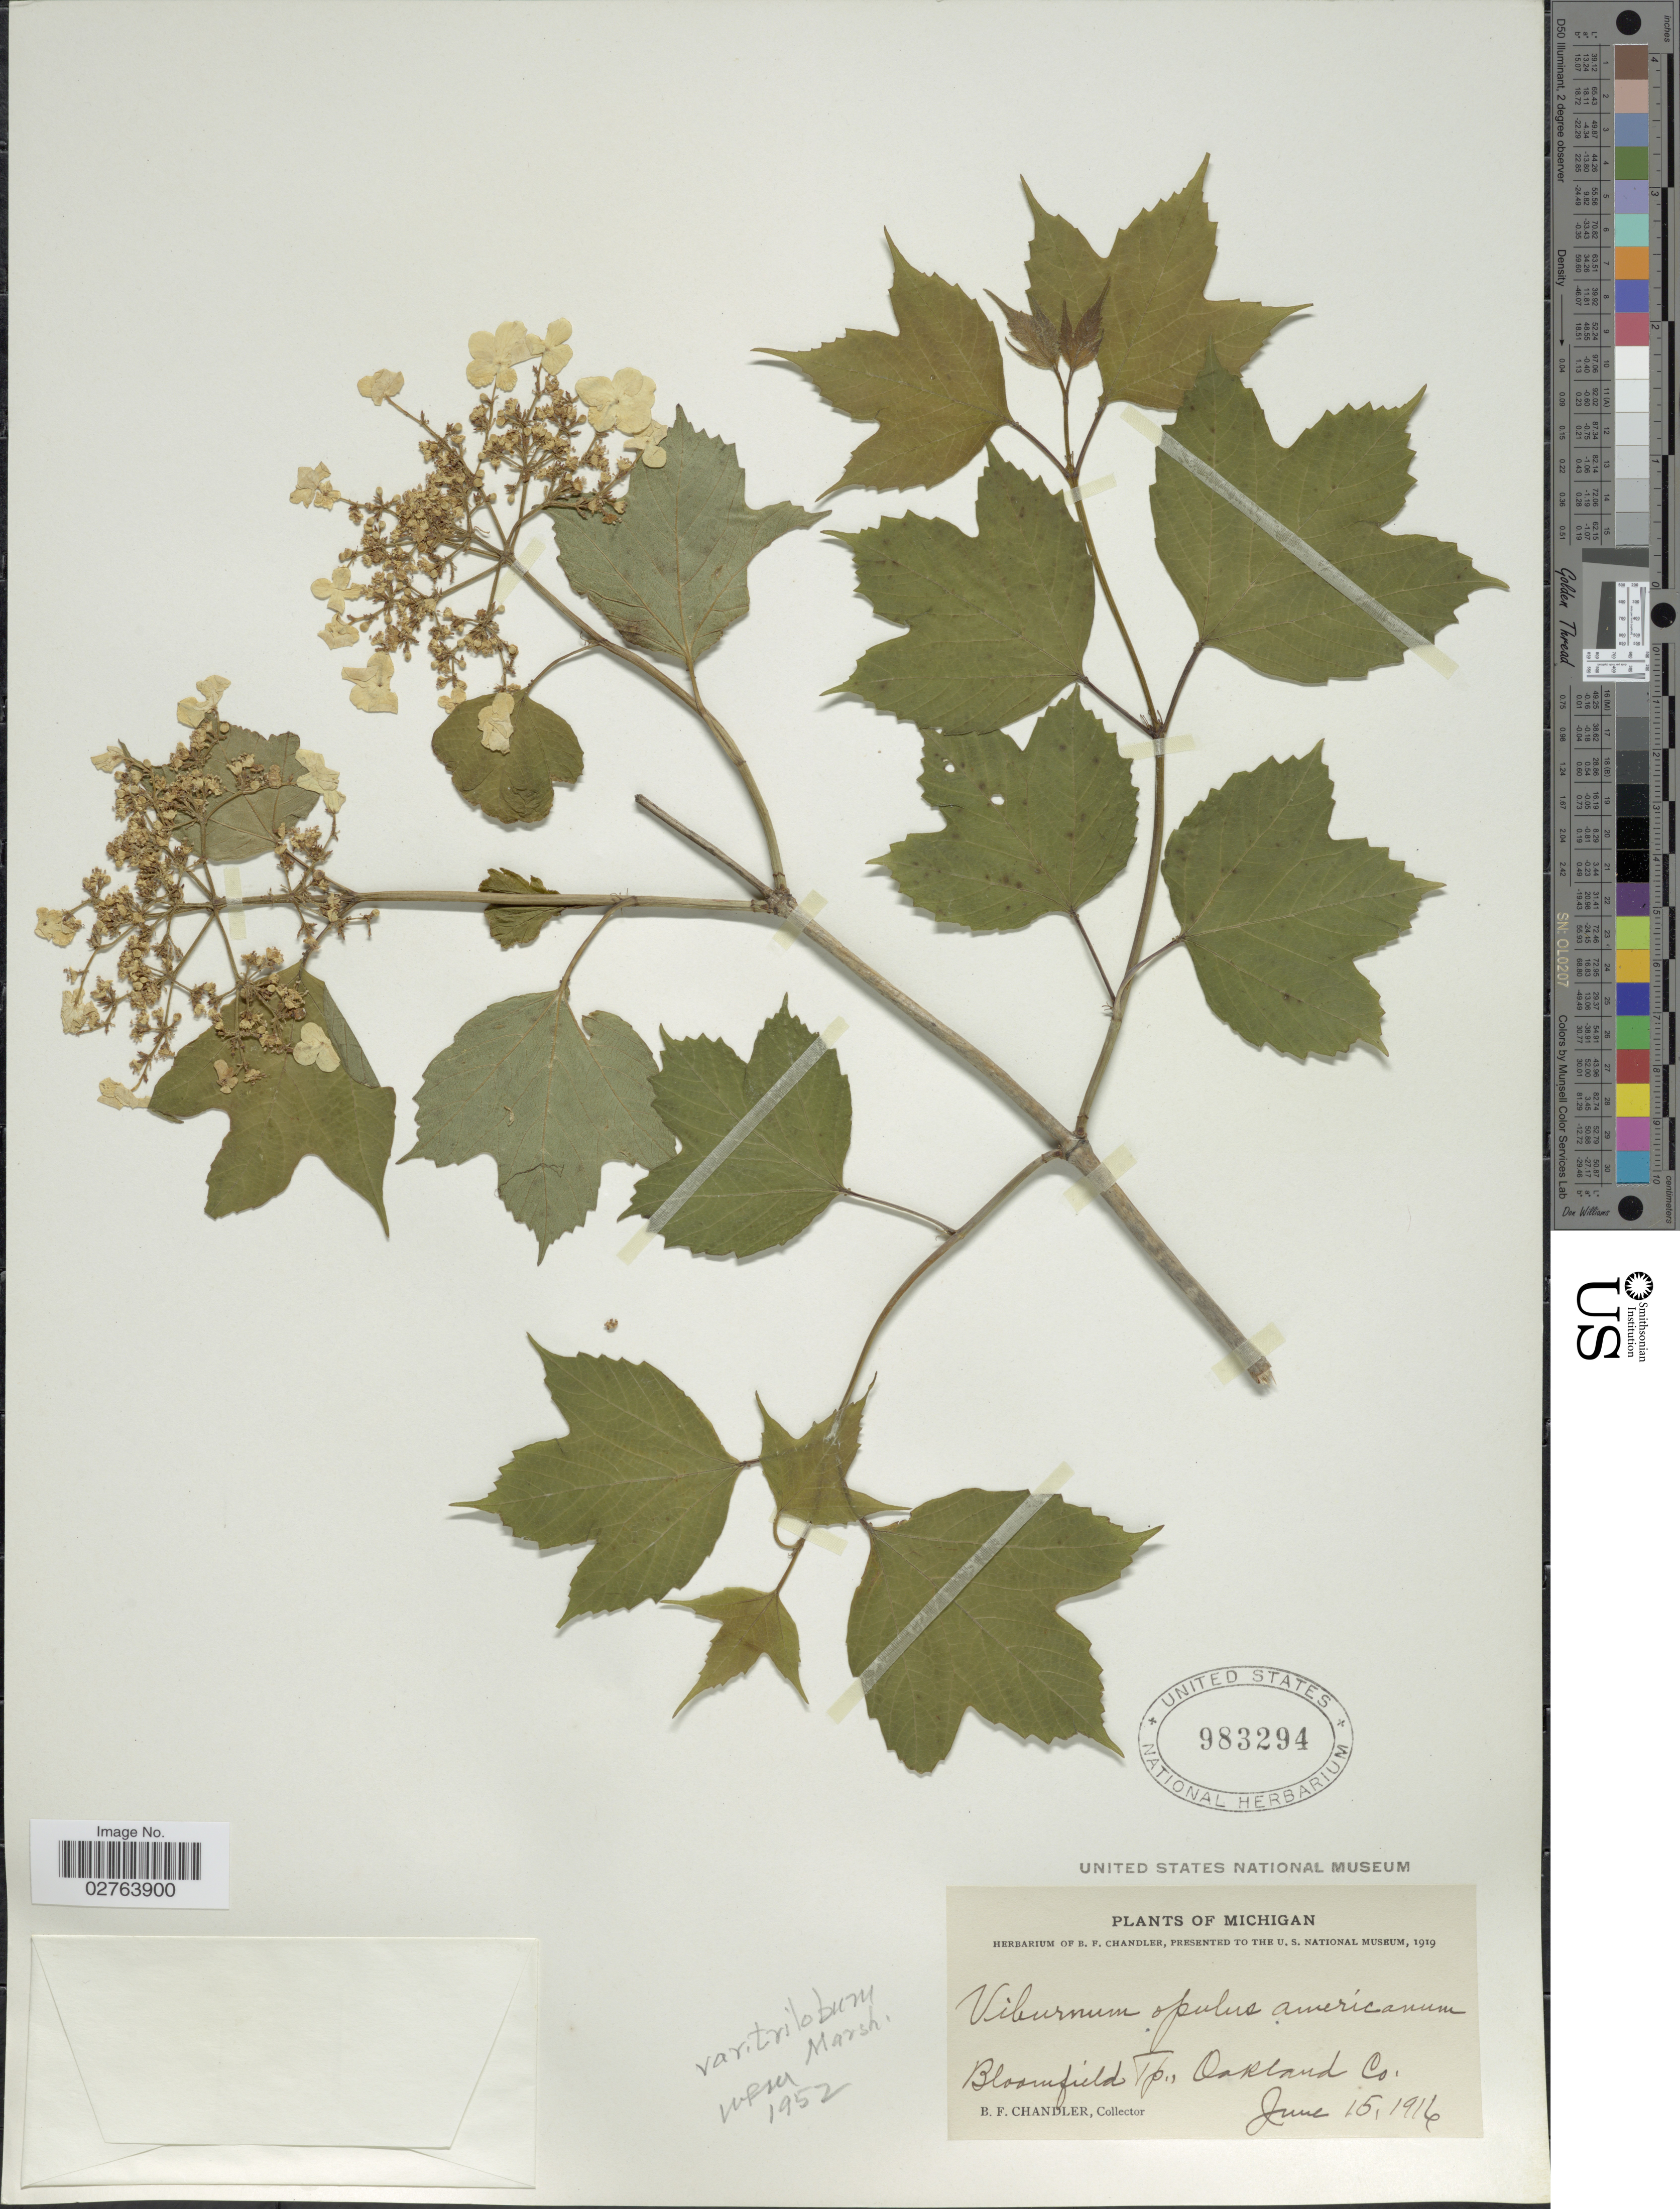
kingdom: Plantae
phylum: Tracheophyta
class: Magnoliopsida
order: Dipsacales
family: Viburnaceae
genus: Viburnum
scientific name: Viburnum opulus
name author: L.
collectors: B. F. Chandler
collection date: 1916-06-15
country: United States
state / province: Michigan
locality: Bloomfield Tp., Oakland Co.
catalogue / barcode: US 983294